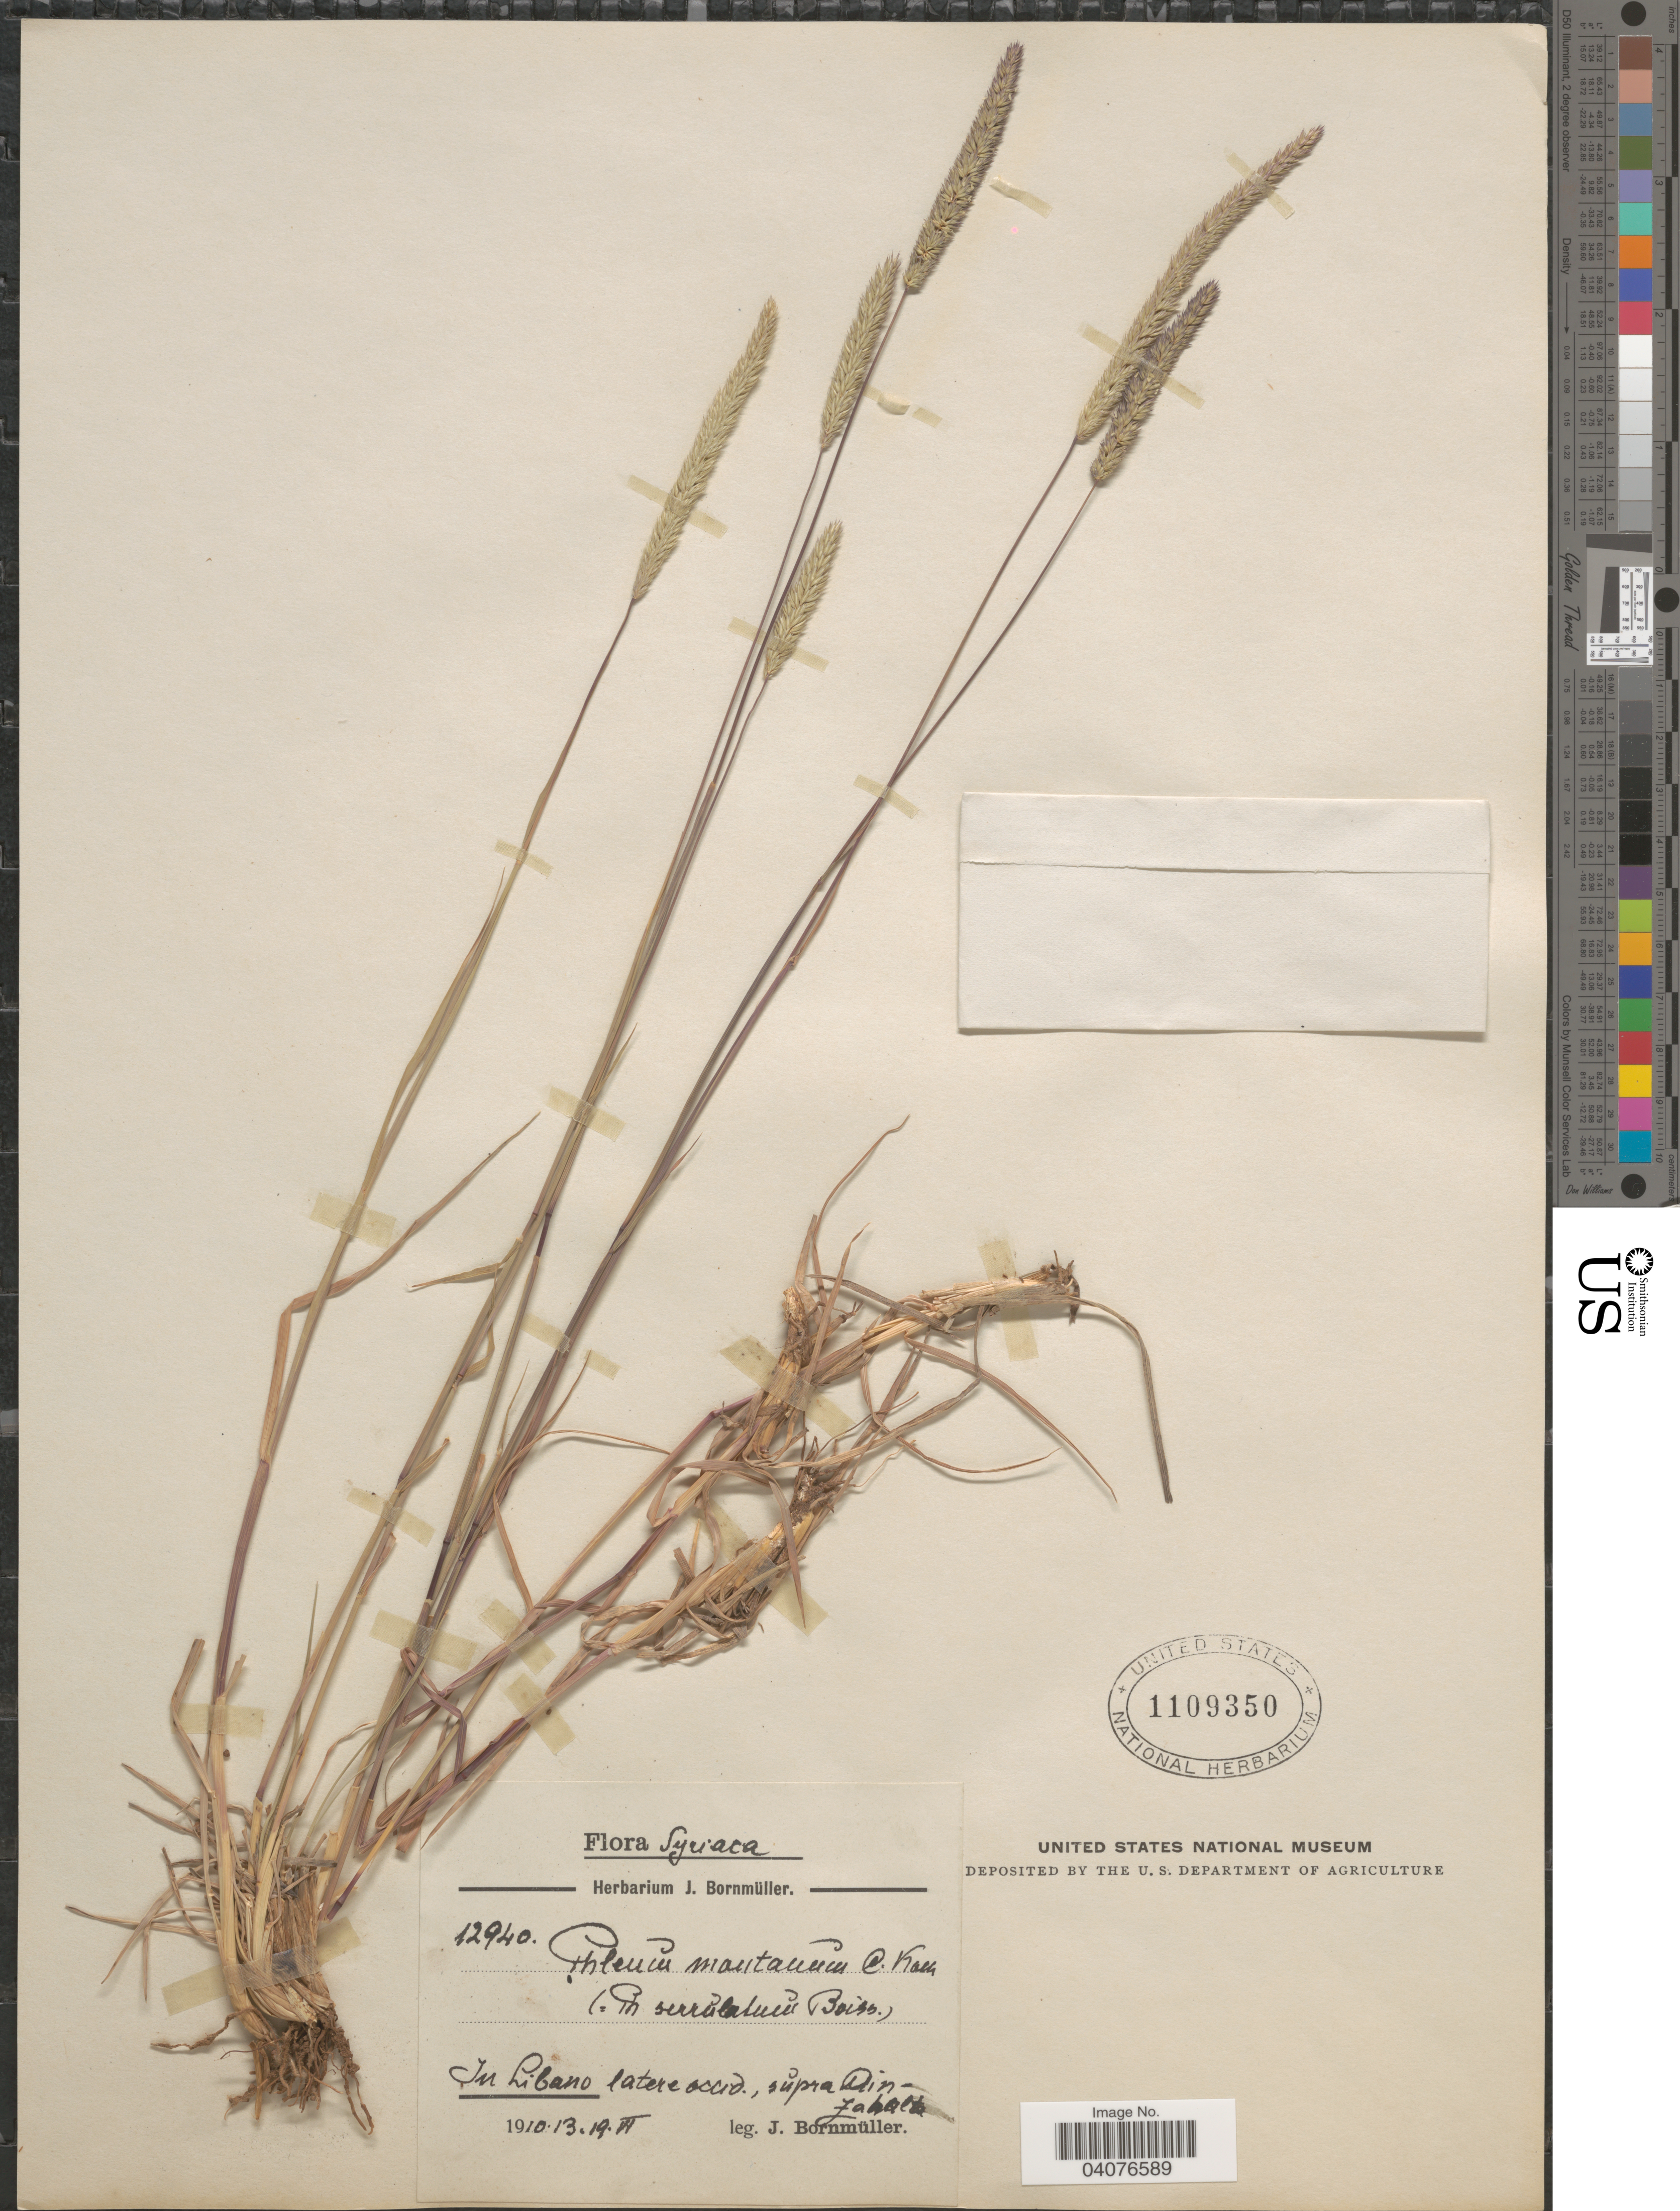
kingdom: Plantae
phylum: Tracheophyta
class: Liliopsida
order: Poales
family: Poaceae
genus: Phleum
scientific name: Phleum montanum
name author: K. Koch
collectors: J. Bornmüller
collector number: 12940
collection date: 1910-06-13/1910-06-19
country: Lebanon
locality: Syriaca. In Libano latere occid., supra Din-Zabala.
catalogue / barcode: US 1109350